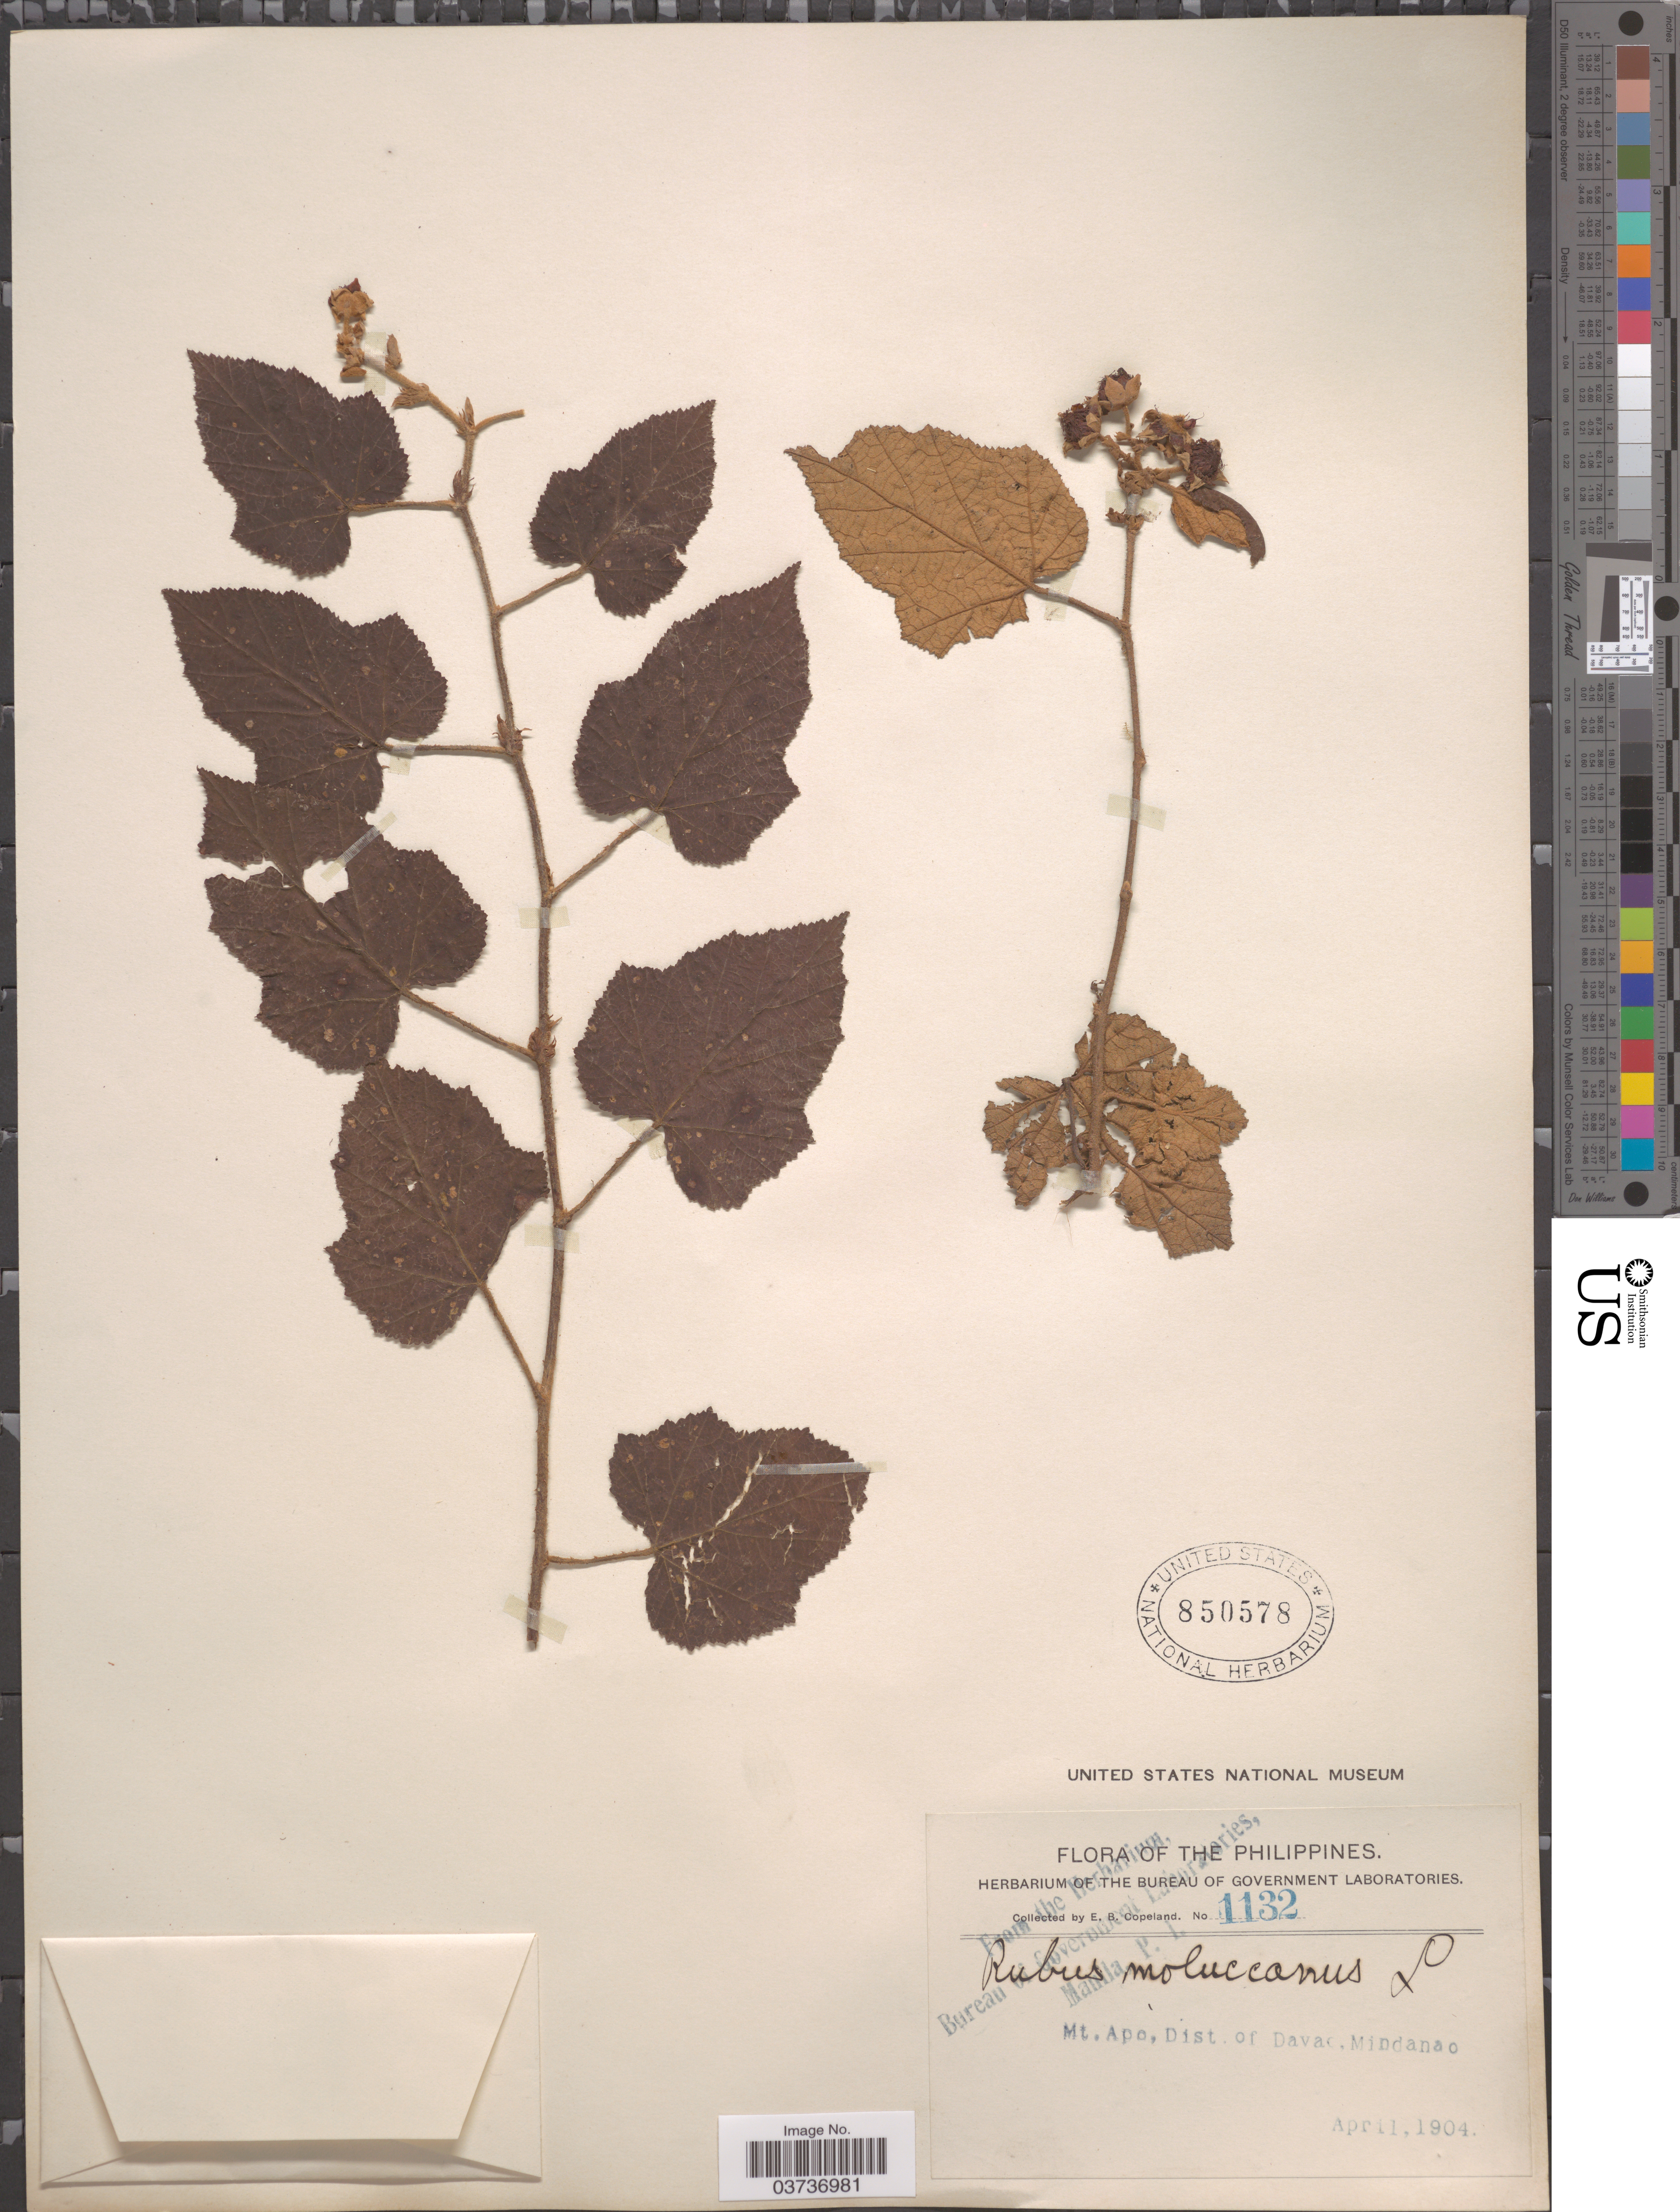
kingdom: Plantae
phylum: Tracheophyta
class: Magnoliopsida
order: Rosales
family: Rosaceae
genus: Rubus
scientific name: Rubus moluccanus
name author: L.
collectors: E. B. Copeland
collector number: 1132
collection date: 1904-04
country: Philippines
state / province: Davao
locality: Mt. Apo, Dist. of Davao, Mindanao.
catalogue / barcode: US 850578